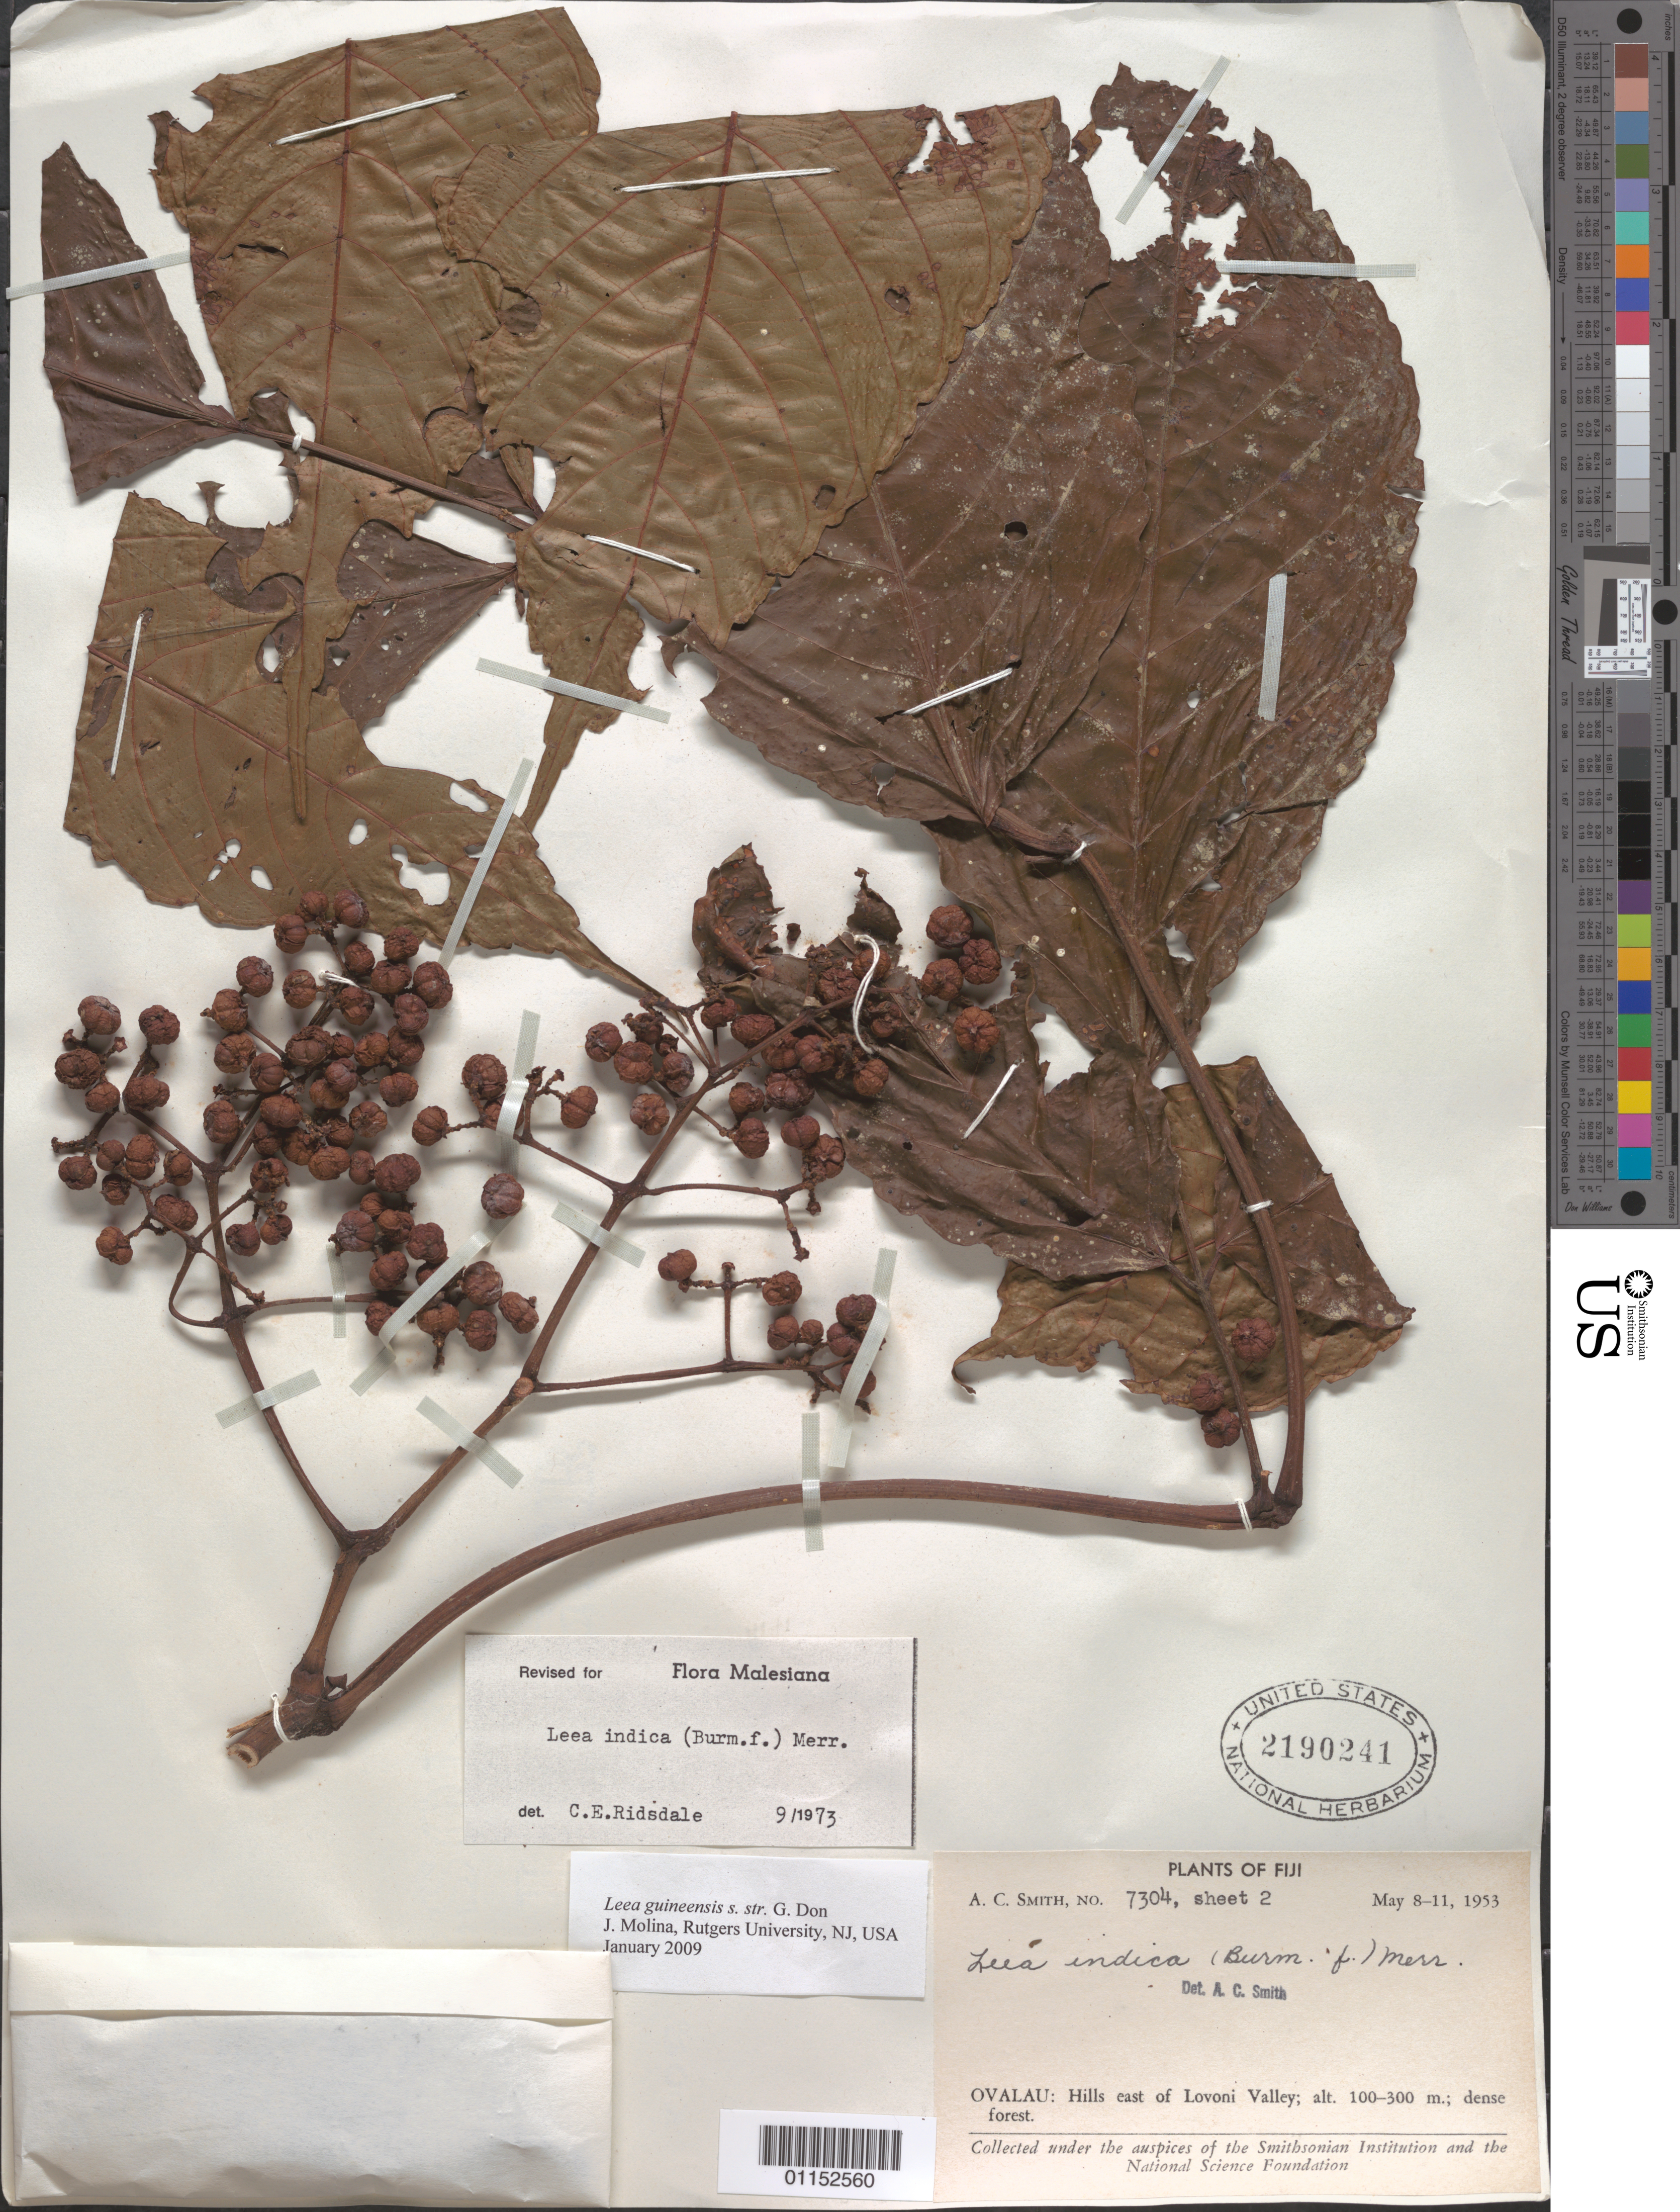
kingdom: Plantae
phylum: Tracheophyta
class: Magnoliopsida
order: Vitales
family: Vitaceae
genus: Leea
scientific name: Leea guineensis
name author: G. Don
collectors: A. C. Smith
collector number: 7304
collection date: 1953-05-08/1953-05-11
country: Fiji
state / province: Ovalau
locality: Hills E of Lovoni Valley.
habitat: Dense forest.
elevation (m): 100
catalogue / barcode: US 2190241